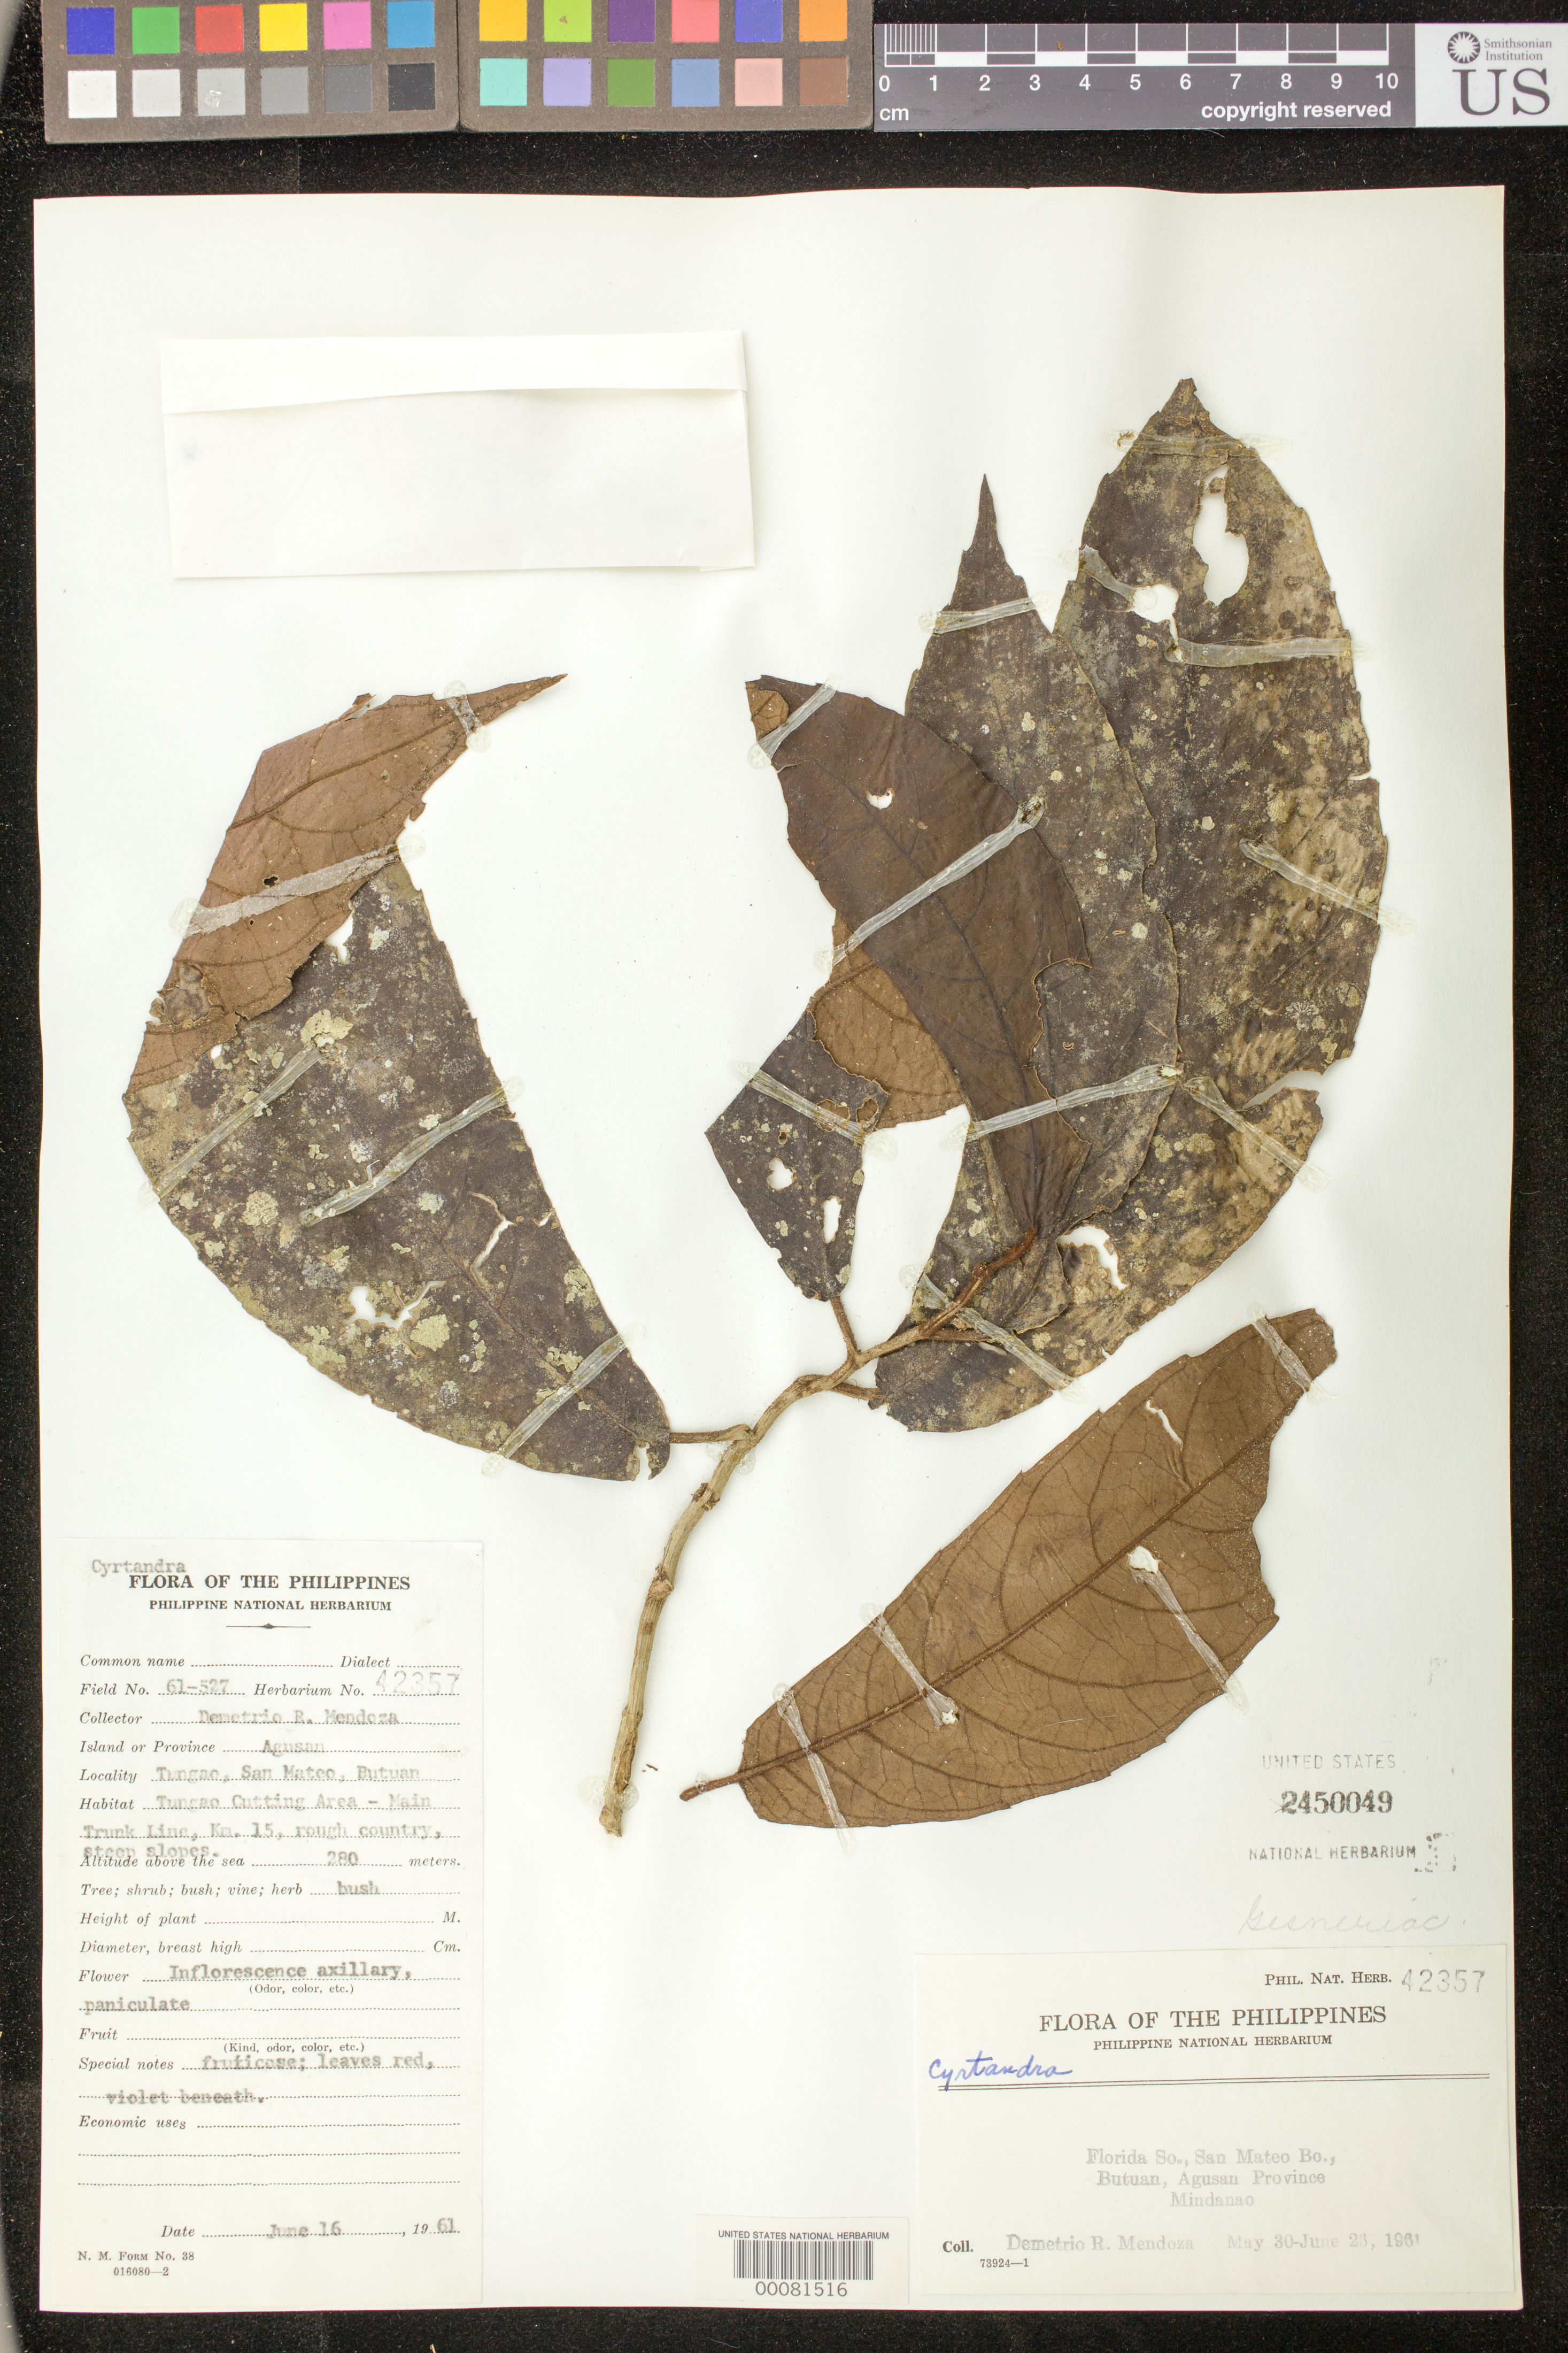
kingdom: Plantae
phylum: Tracheophyta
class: Magnoliopsida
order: Lamiales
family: Gesneriaceae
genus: Cyrtandra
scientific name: Cyrtandra sp.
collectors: D. Mendoza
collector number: Phi. Nat. Herb. 42357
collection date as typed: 16 Jun 1961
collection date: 1961-06-16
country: Philippines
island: Mindanao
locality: Agusan del norte, Tungao, san mateo, butuan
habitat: Tungao cutting area - main trunk line, km 15, rough country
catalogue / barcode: US 2450049